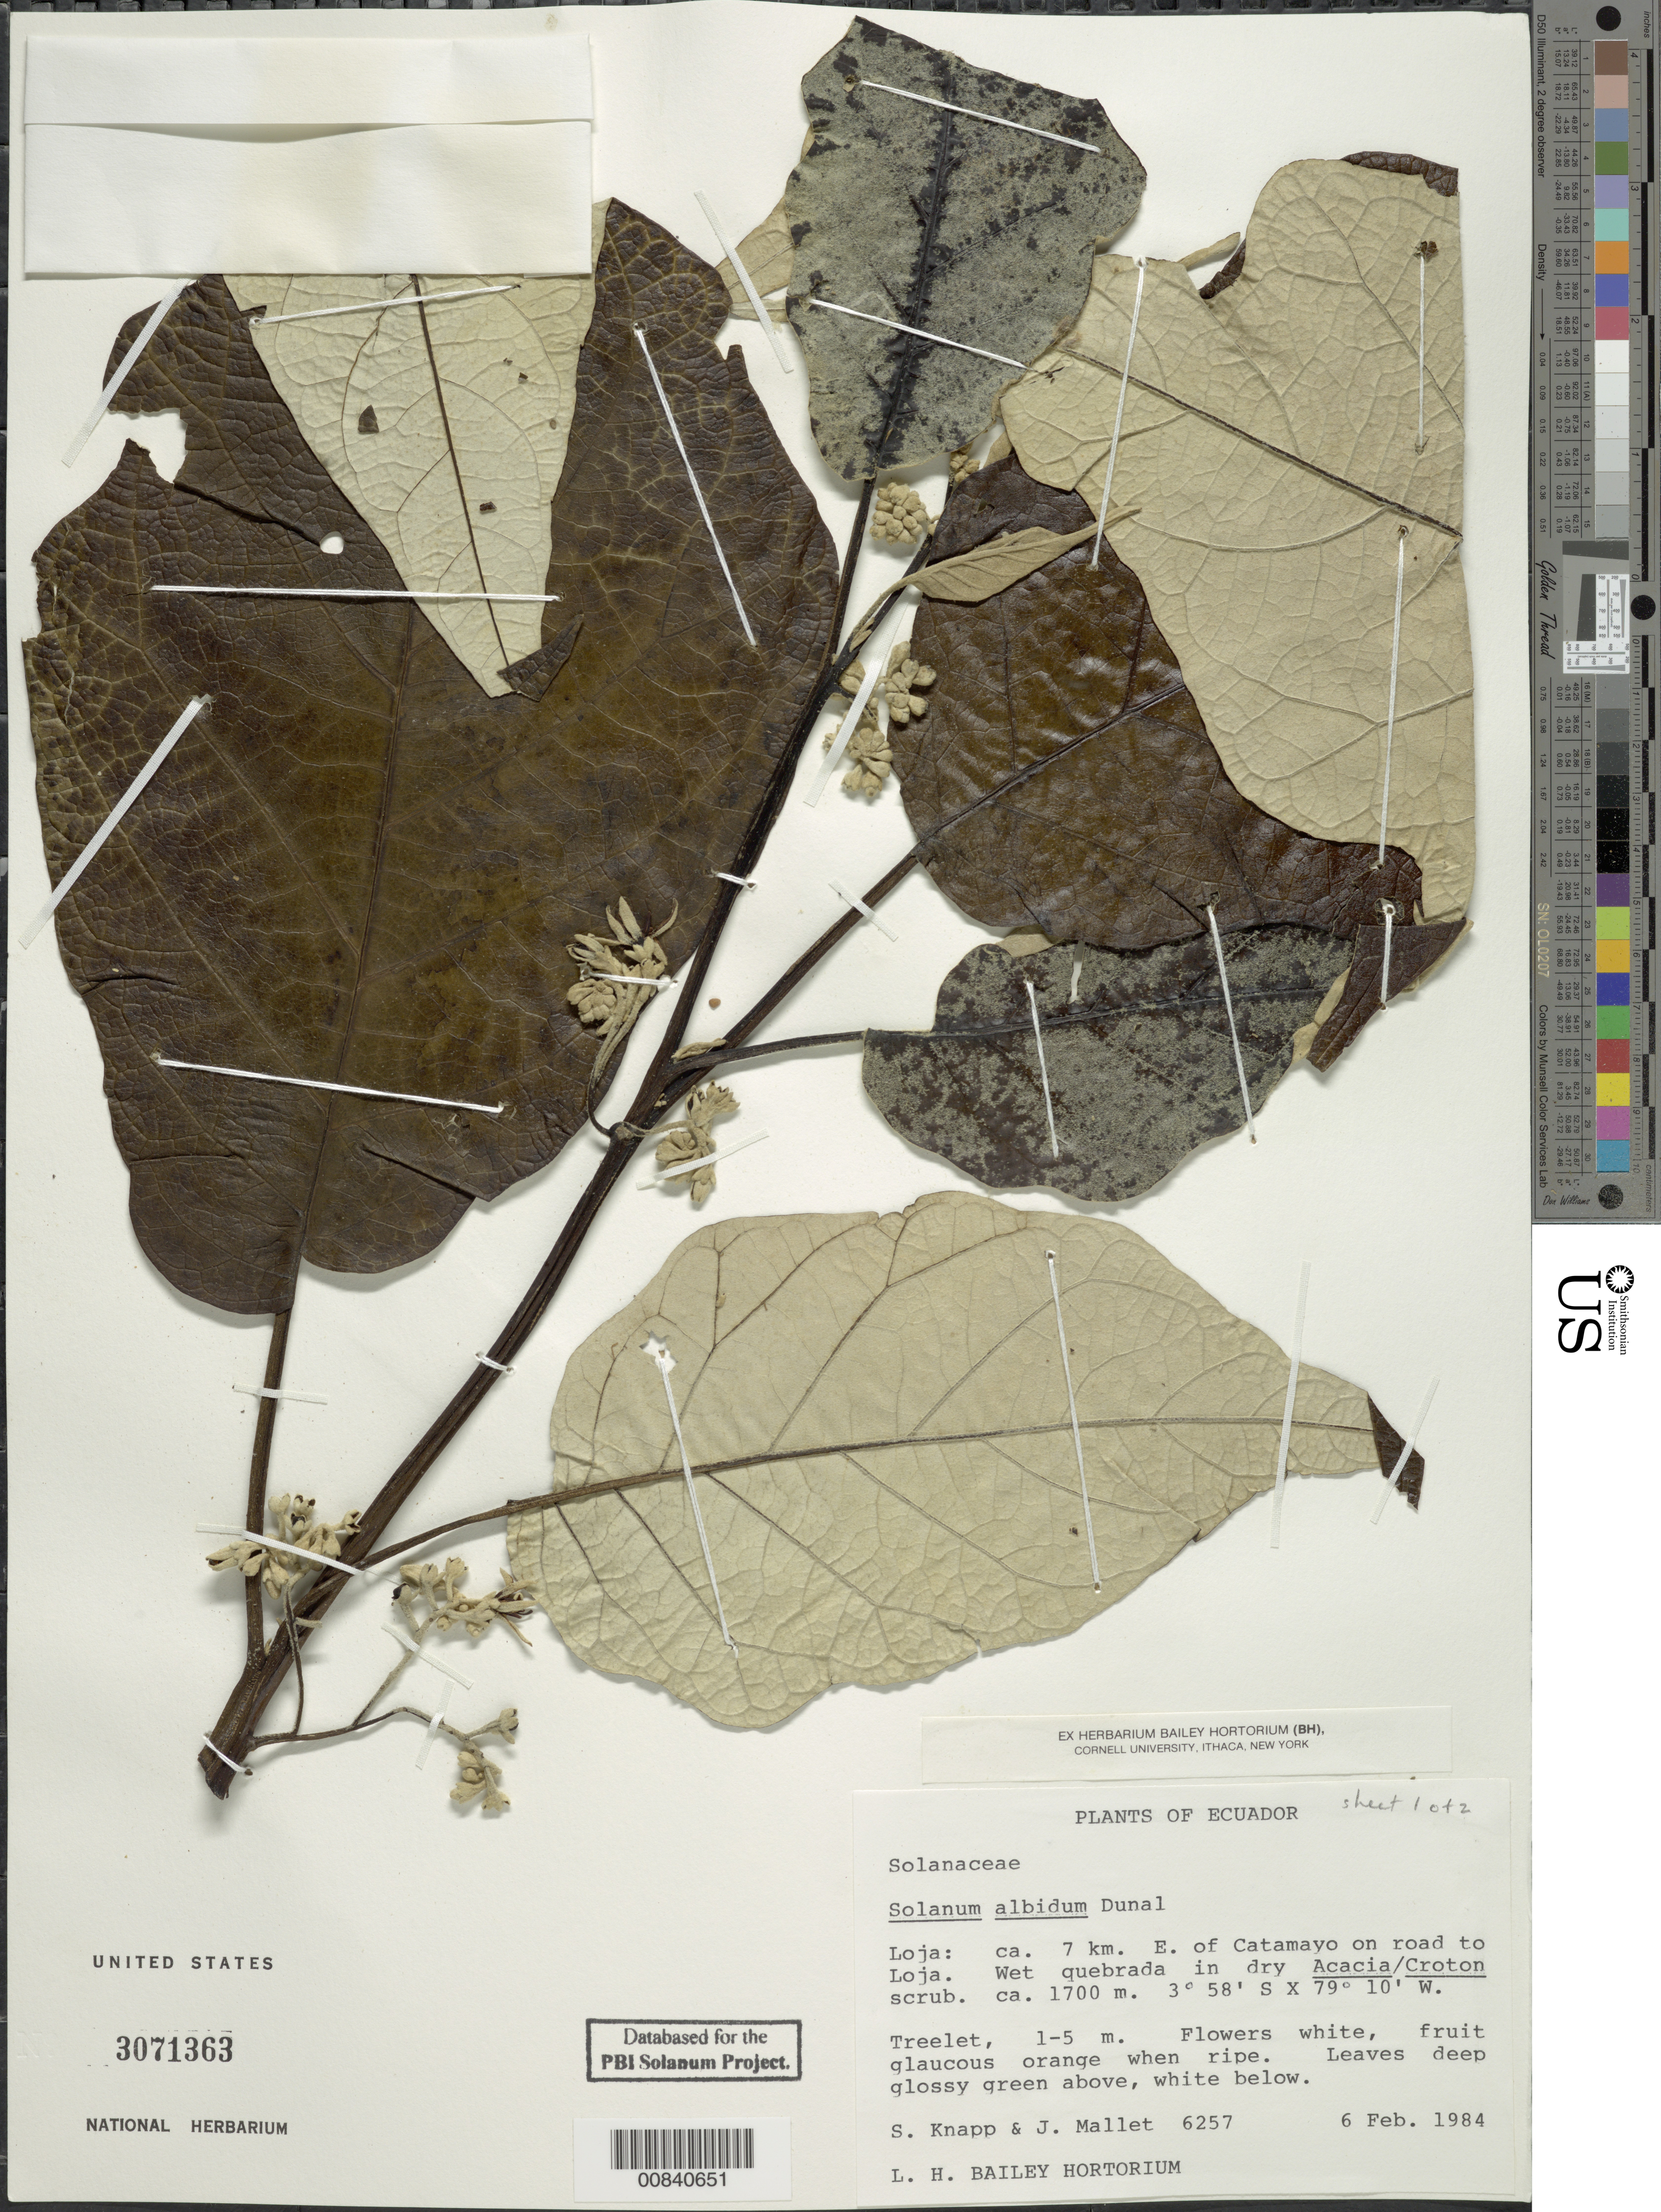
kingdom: Plantae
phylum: Tracheophyta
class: Magnoliopsida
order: Solanales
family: Solanaceae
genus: Solanum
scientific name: Solanum albidum Dunal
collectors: S. Knapp & J. Mallet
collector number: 6257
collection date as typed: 6 Feb 1984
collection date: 1984-02-06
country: Ecuador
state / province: Loja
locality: ca. 7 km, E of Catamayo on road to Loja.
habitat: Wet quebrada in dry Acacia/ Croton scrub.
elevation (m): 1700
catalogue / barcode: US 3071363